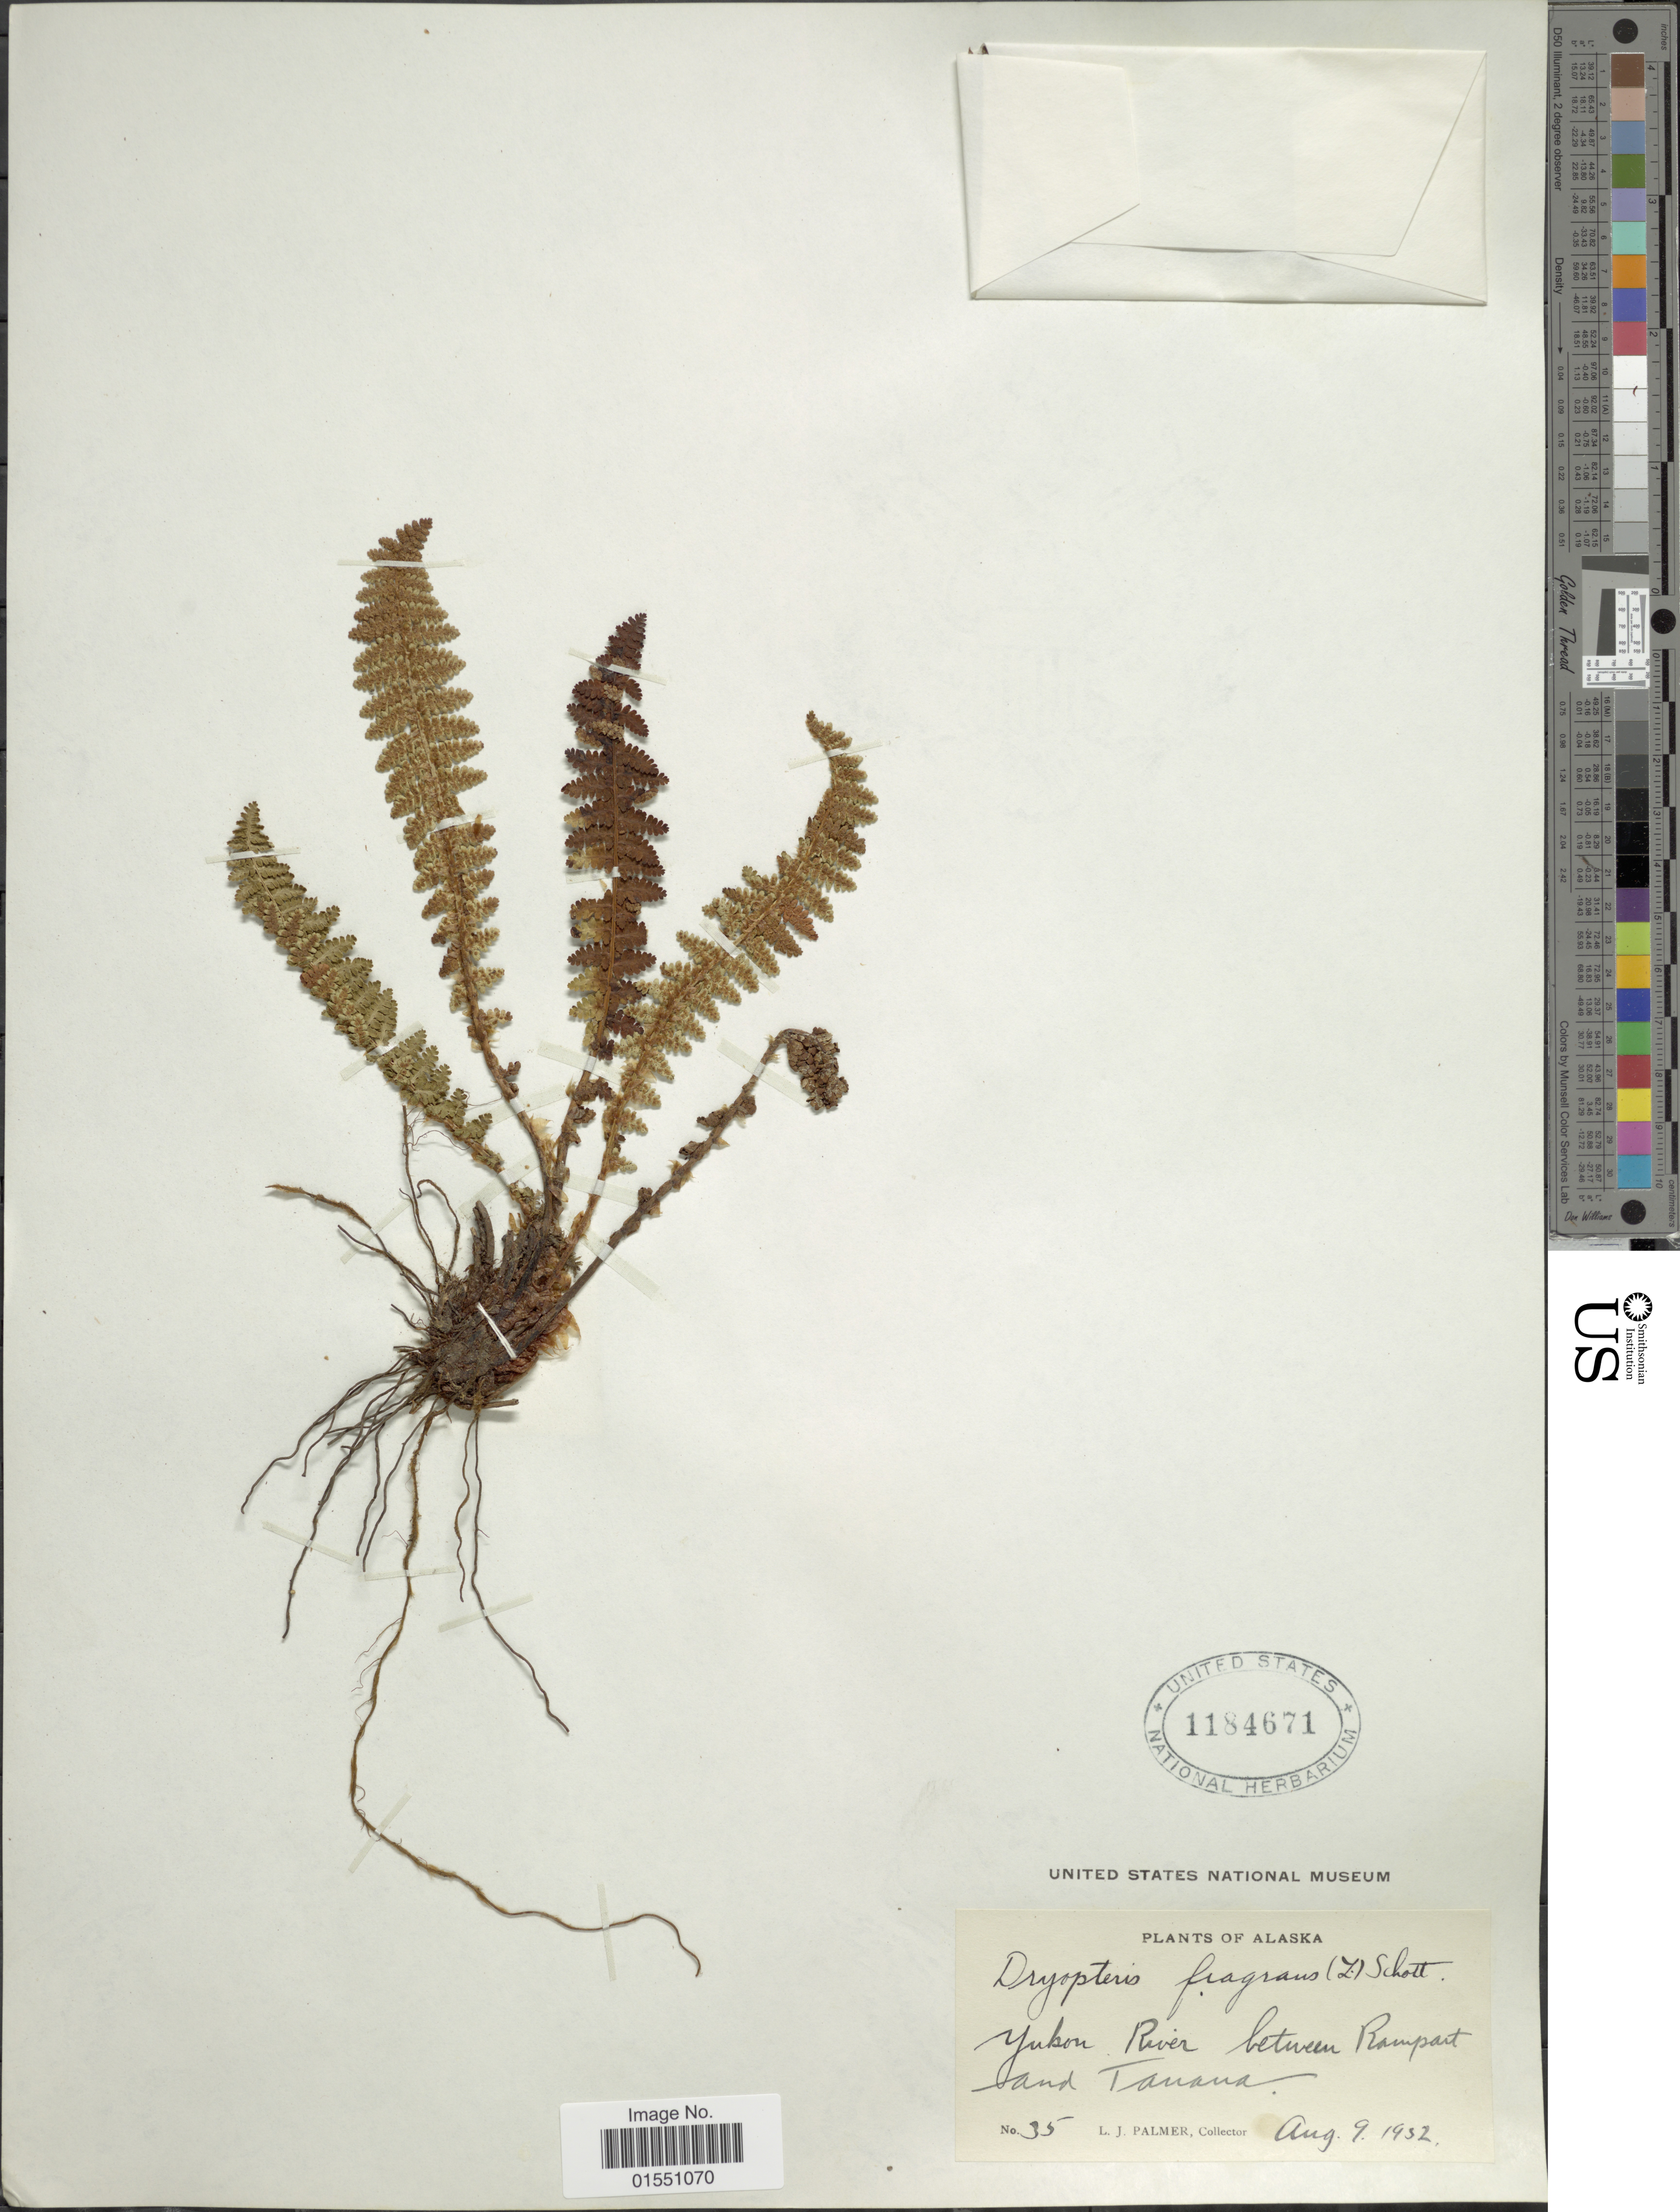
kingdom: Plantae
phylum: Tracheophyta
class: Polypodiopsida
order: Polypodiales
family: Dryopteridaceae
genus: Dryopteris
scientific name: Dryopteris fragrans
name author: (L.) Schott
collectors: L. J. Palmer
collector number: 35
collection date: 1932-08-09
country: United States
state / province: Alaska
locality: Yukon River between Rampart and Tanana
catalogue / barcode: US 1184671